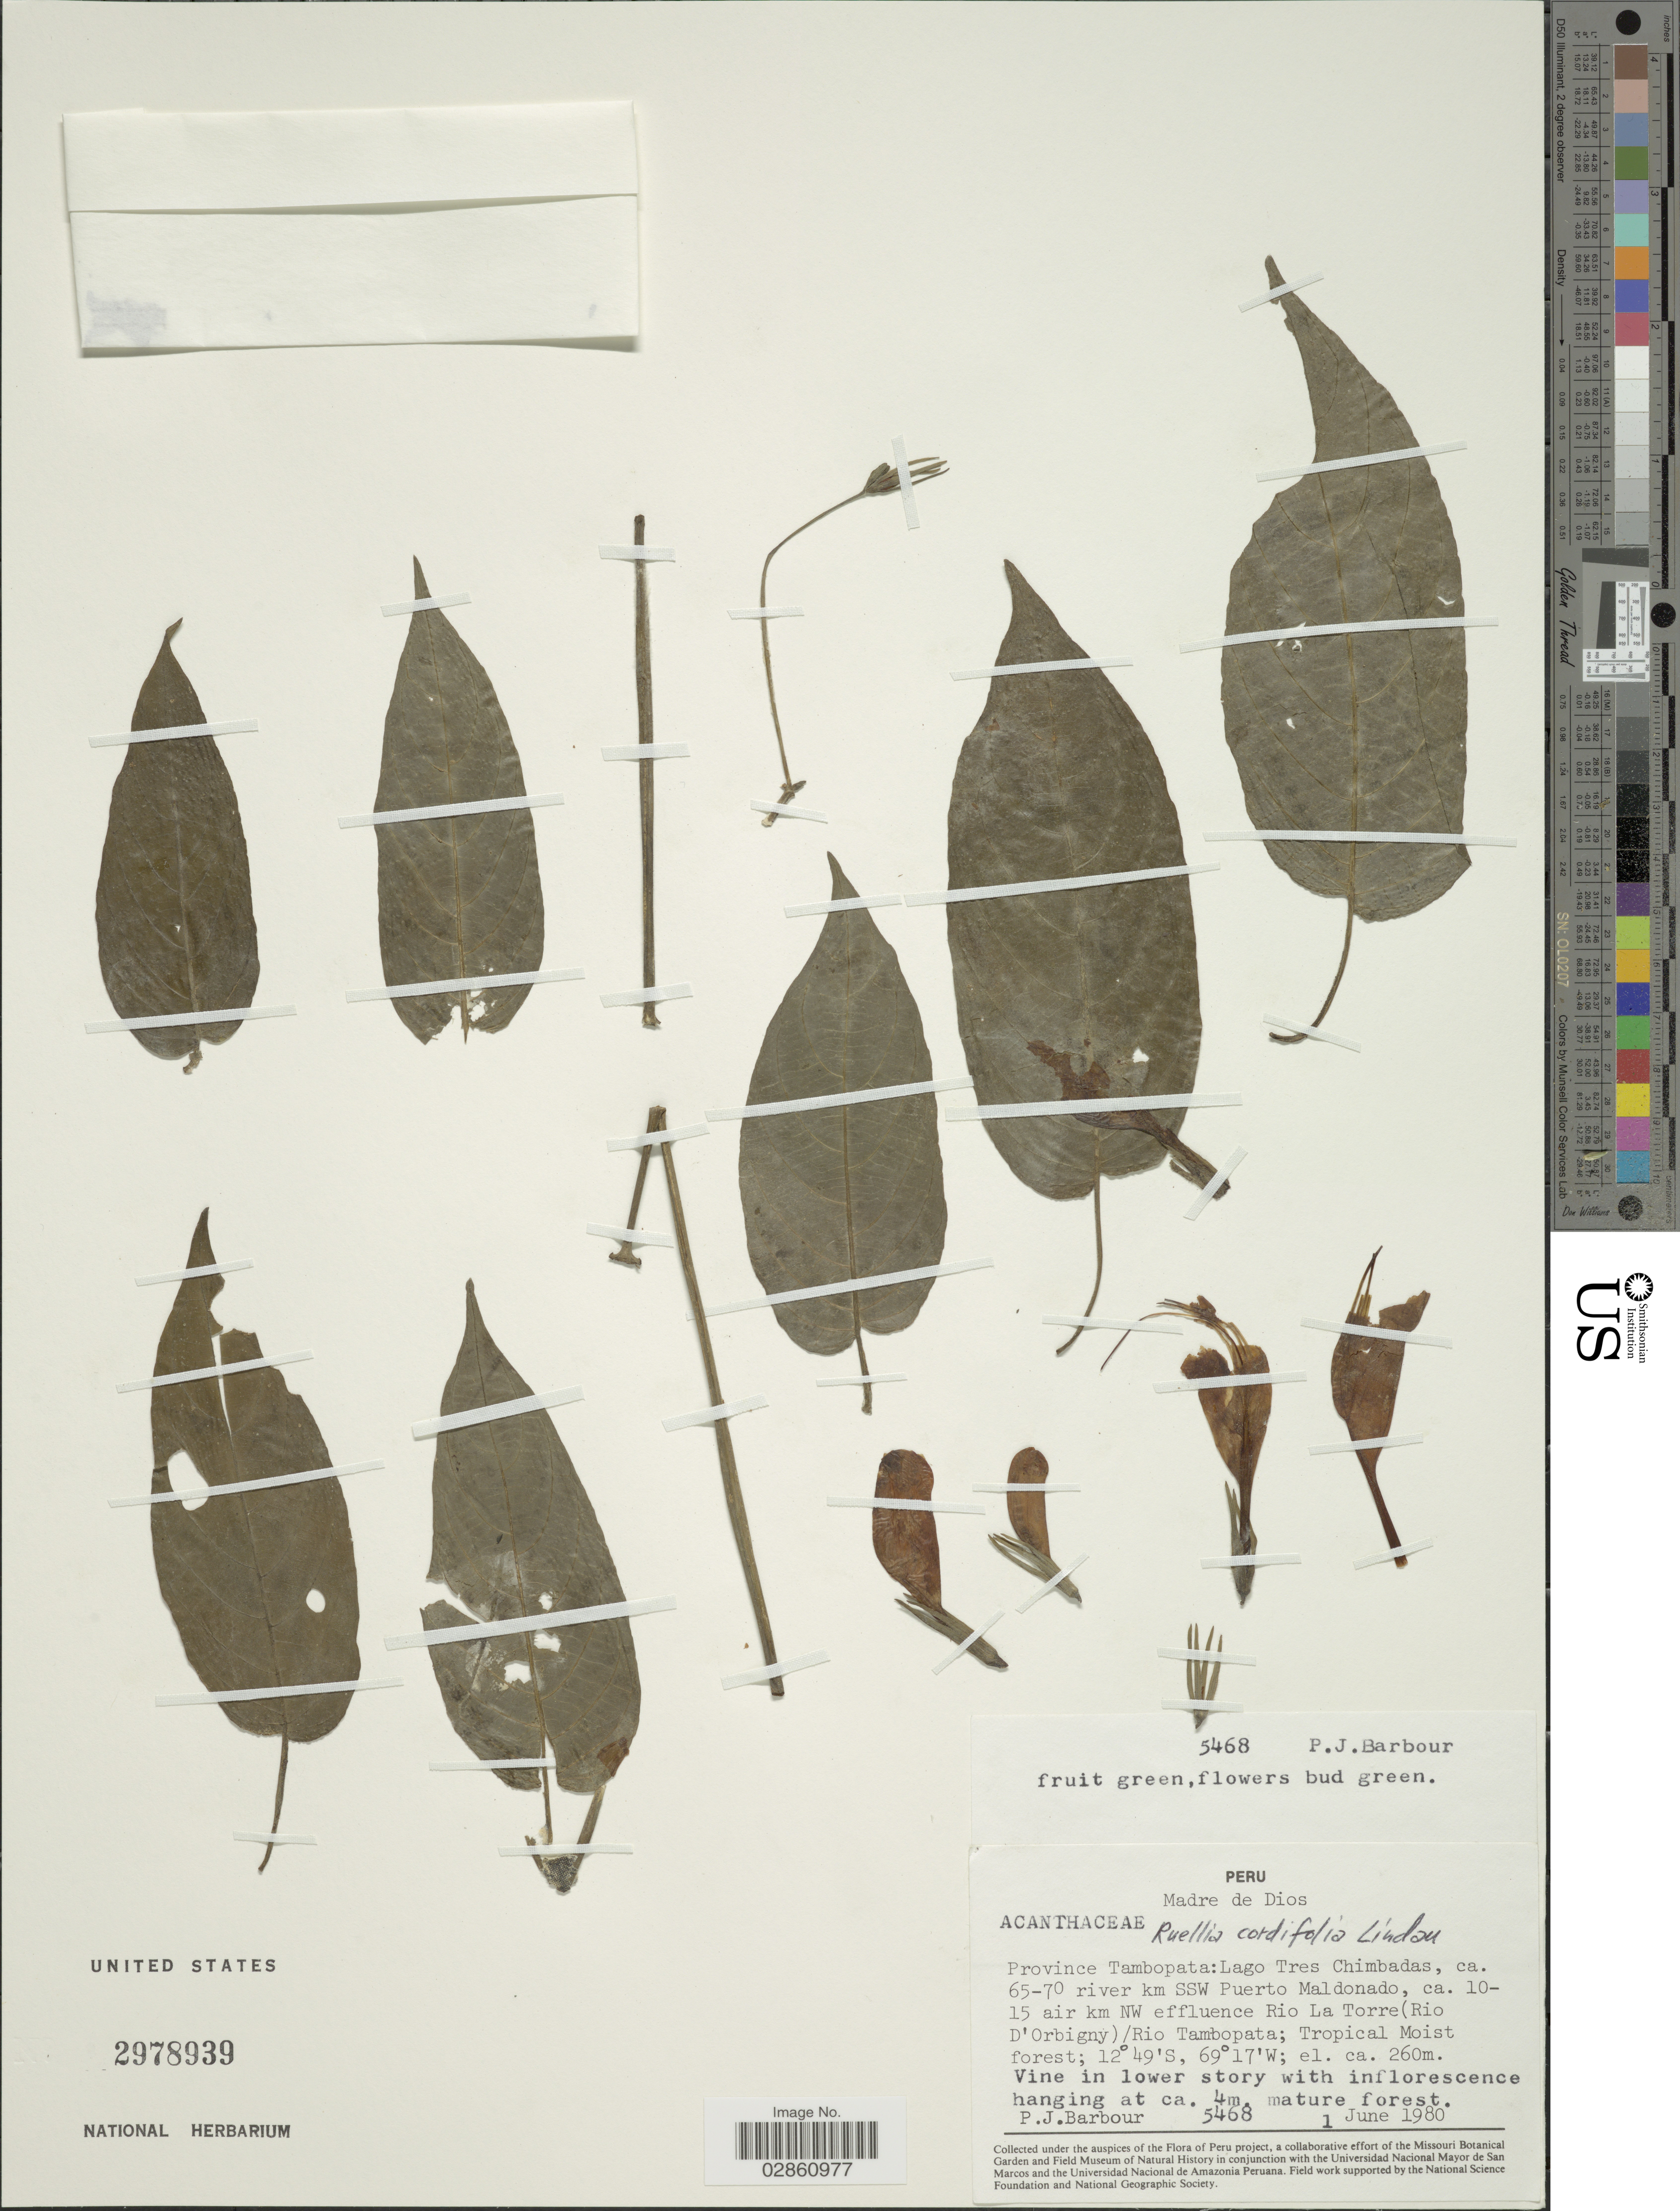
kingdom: Plantae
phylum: Tracheophyta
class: Magnoliopsida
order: Lamiales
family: Acanthaceae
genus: Ruellia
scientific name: Ruellia inflata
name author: Rich.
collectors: P. Barbour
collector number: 5468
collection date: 1980-06-01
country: Peru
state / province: Madre de Dios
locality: Province Tambopata: Lago Tres Chimbadas, ca. 65-70 river km SSW Puerto Maldonado, ca. 10-15 air km NW effluence Rio La Torre (Rio D'Orbigny) / Rio Tambopata.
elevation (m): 260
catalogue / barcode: US 2978939